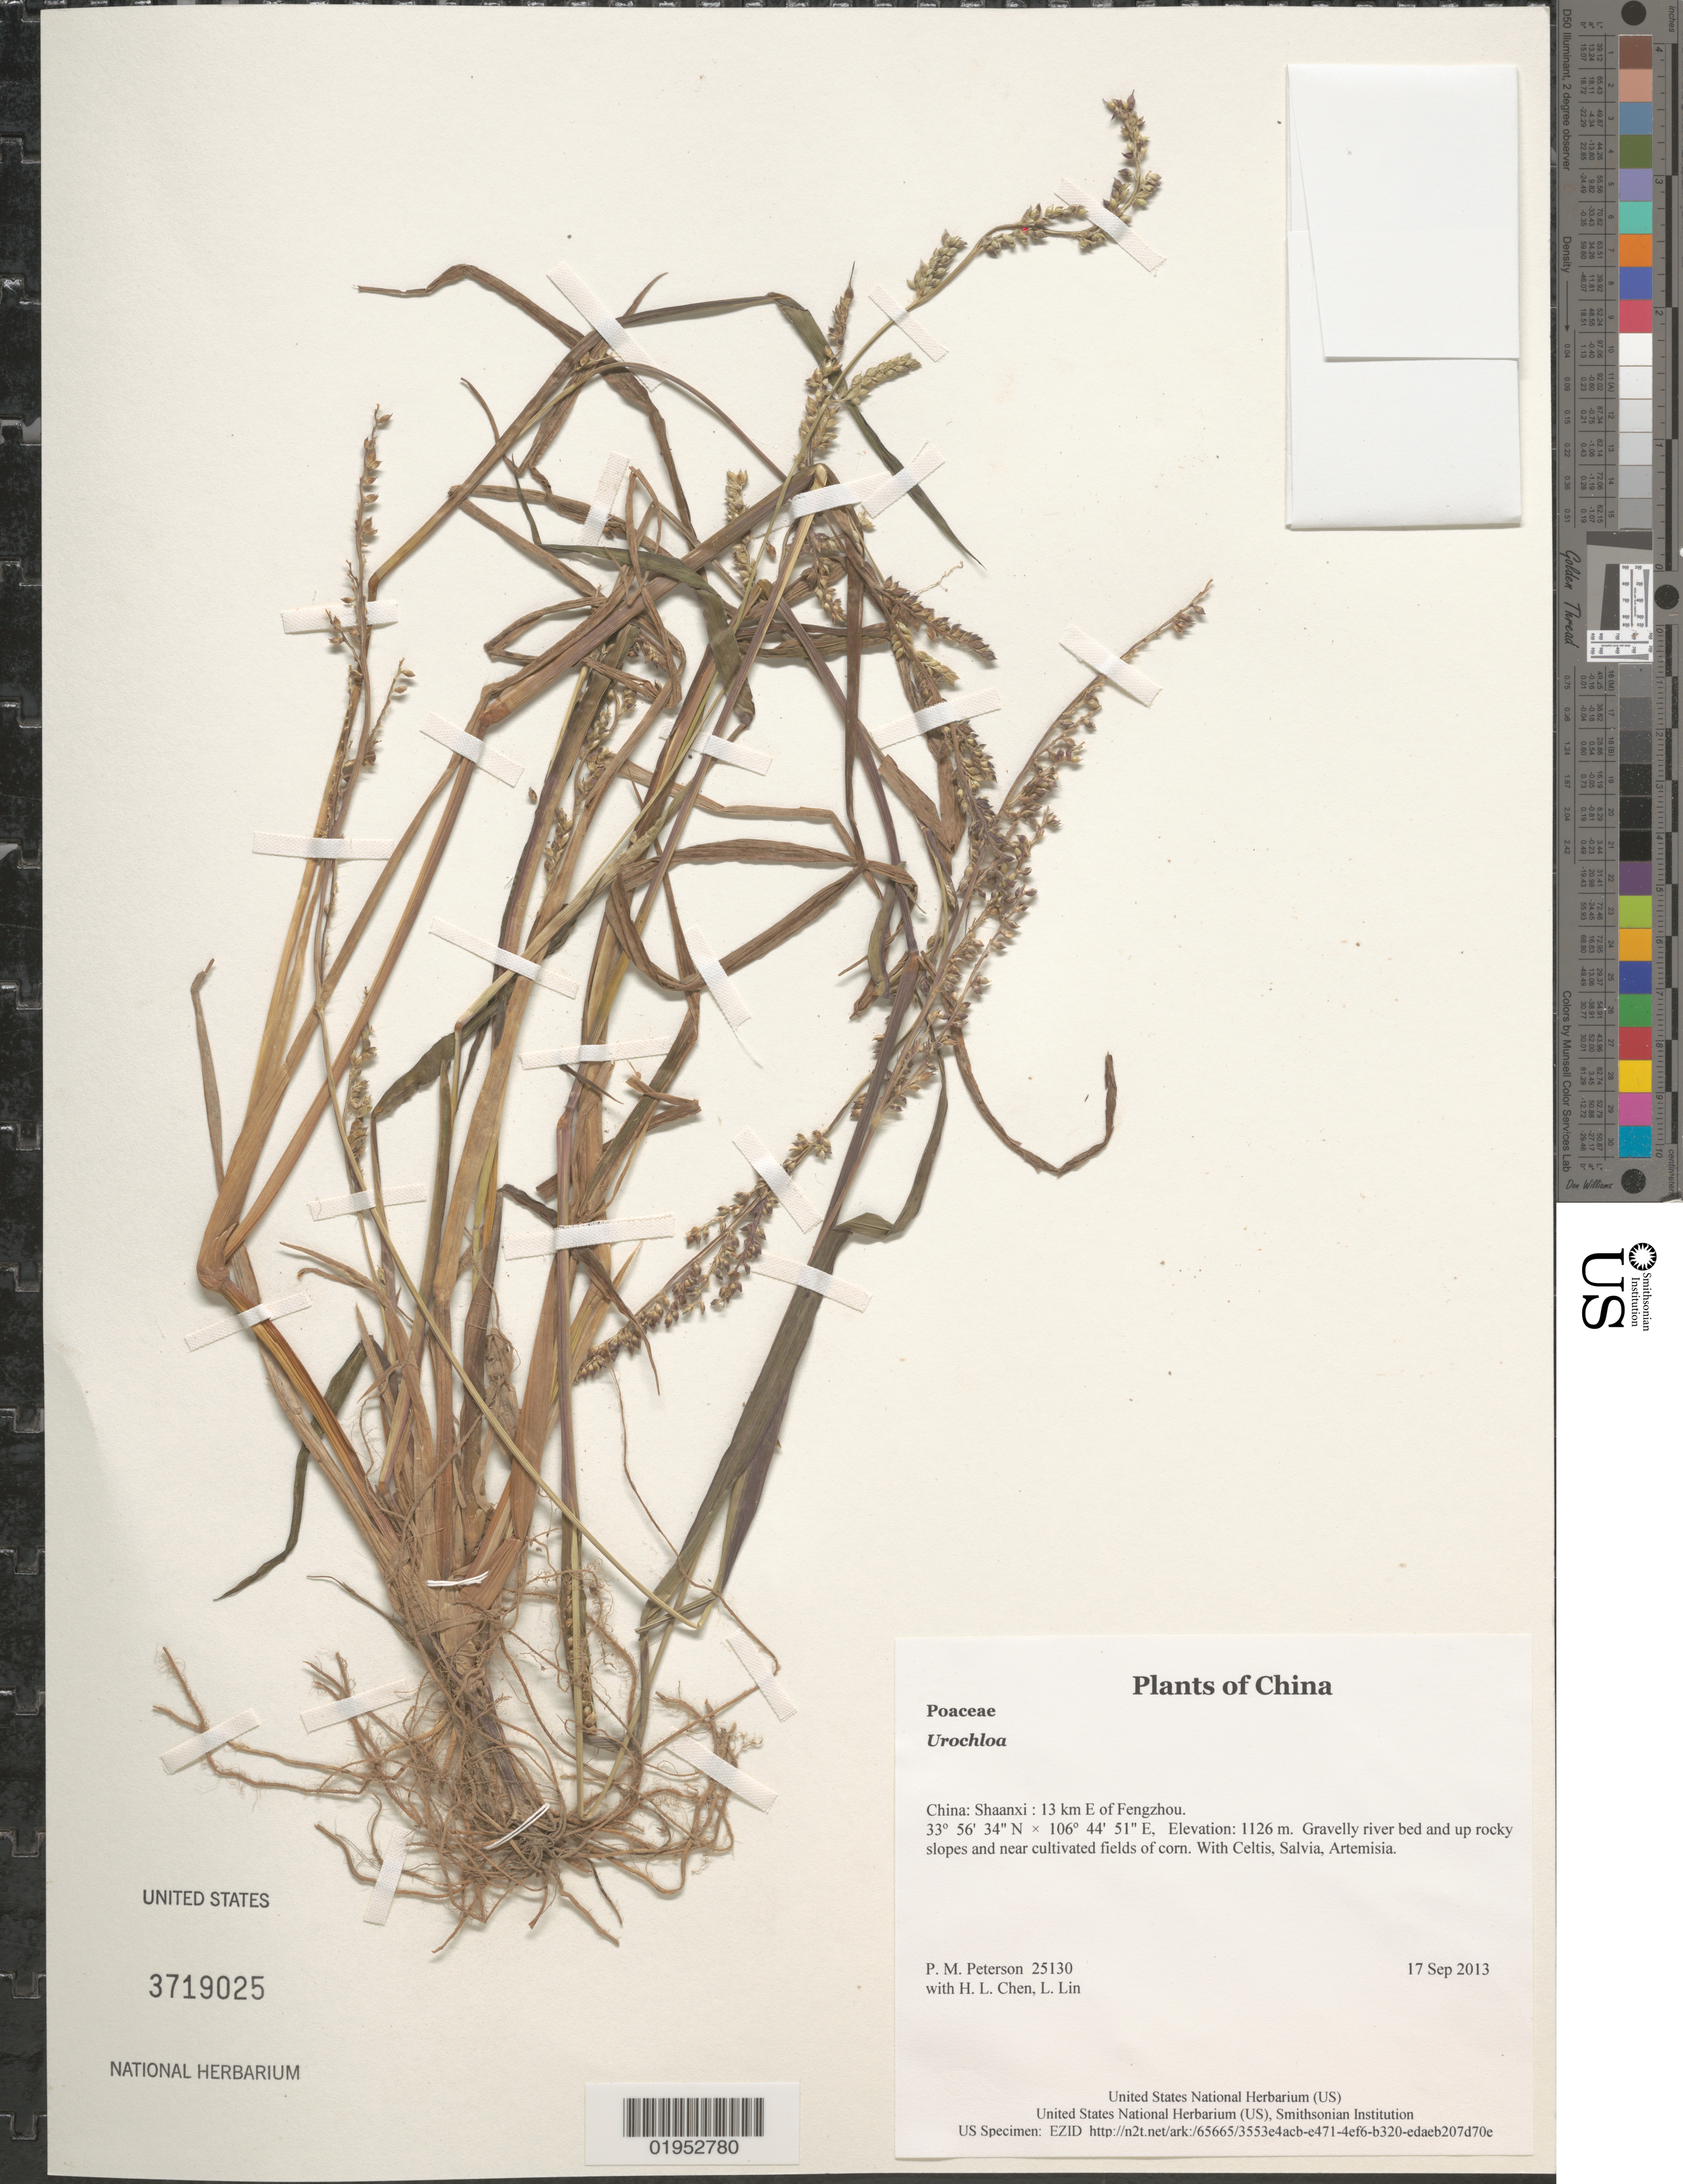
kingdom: Plantae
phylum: Tracheophyta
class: Liliopsida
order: Poales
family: Poaceae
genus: Urochloa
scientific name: Urochloa sp.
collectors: P. M. Peterson, H. L. Chen & L. Lin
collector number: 25130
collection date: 2013-09-17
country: China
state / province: Shaanxi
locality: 13 km E of Fengzhou.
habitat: Gravelly river bed and up rocky slopes and near cultivated fields of corn.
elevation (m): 1126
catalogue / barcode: US 3719025